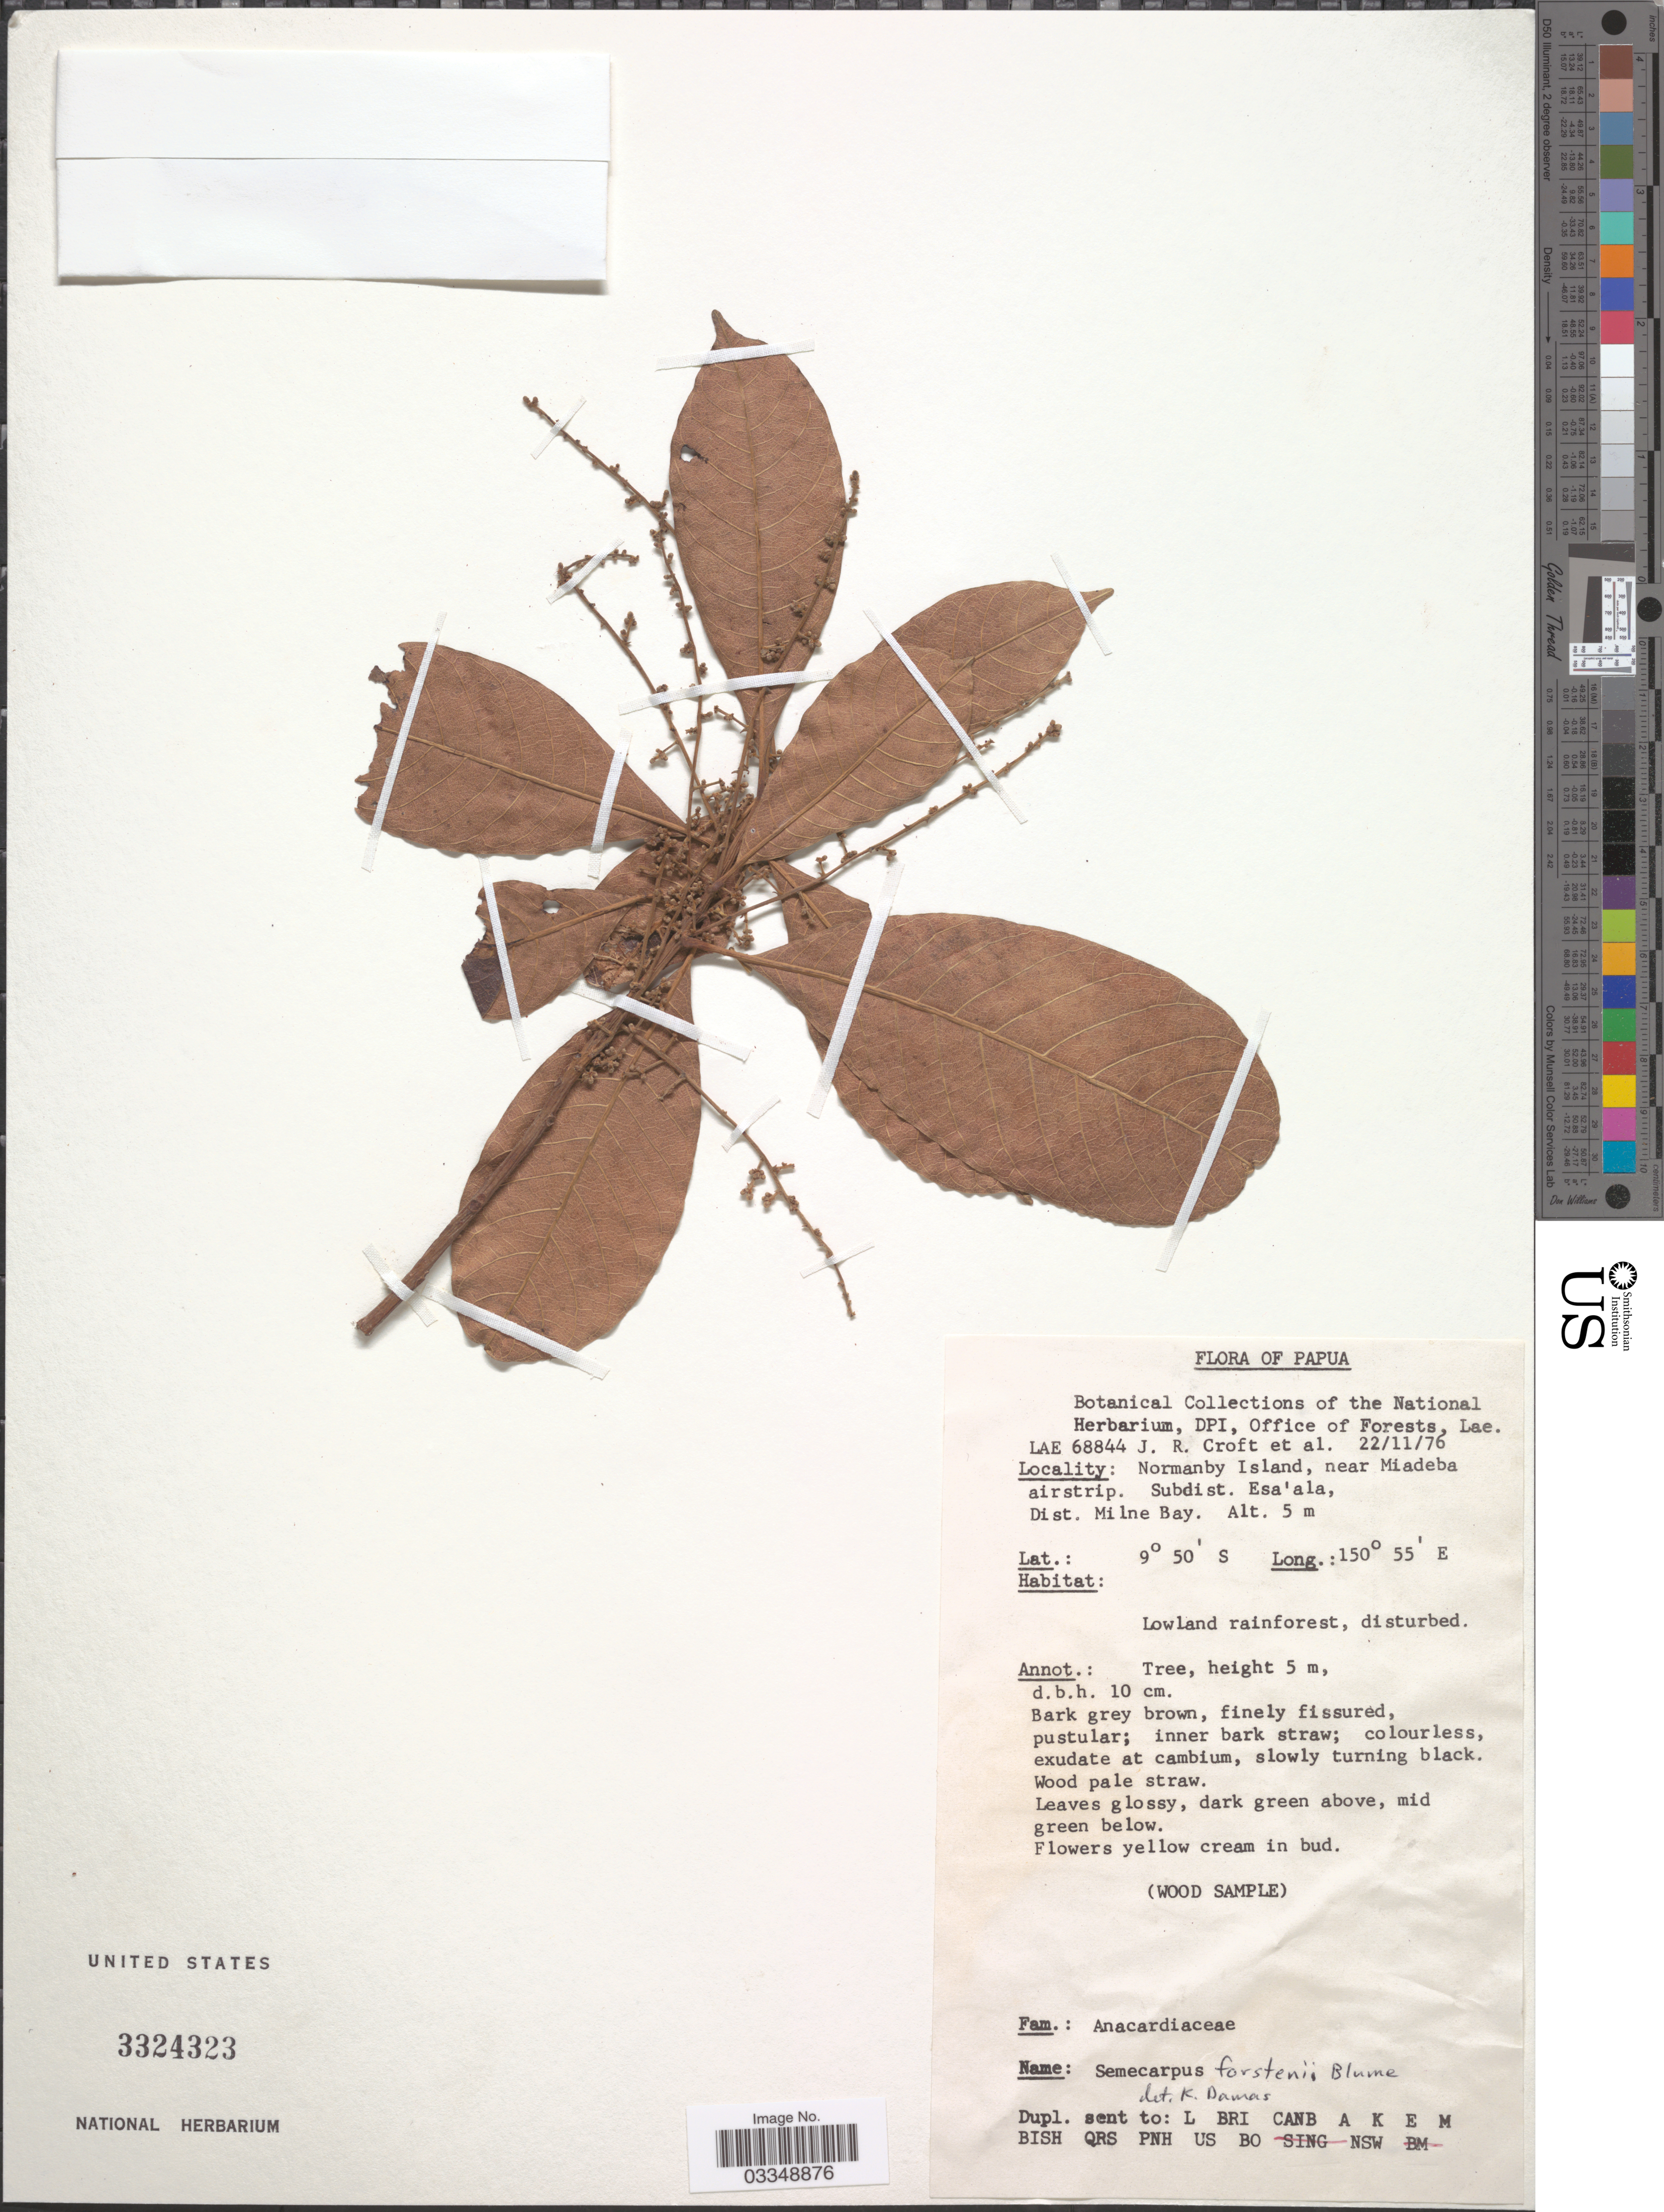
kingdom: Plantae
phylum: Tracheophyta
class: Magnoliopsida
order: Sapindales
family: Anacardiaceae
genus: Semecarpus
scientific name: Semecarpus forstenii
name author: Blume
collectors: J. R. Croft & et al.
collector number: LAE 68844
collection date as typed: Transcribed d/m/y: 22/11/76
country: Papua New Guinea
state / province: Milne Bay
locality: Papua. Normanby Island, near Miadeba airstrip. Subdist. Esca'ala, Dist. Milne Bay.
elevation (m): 5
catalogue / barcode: US 3324323